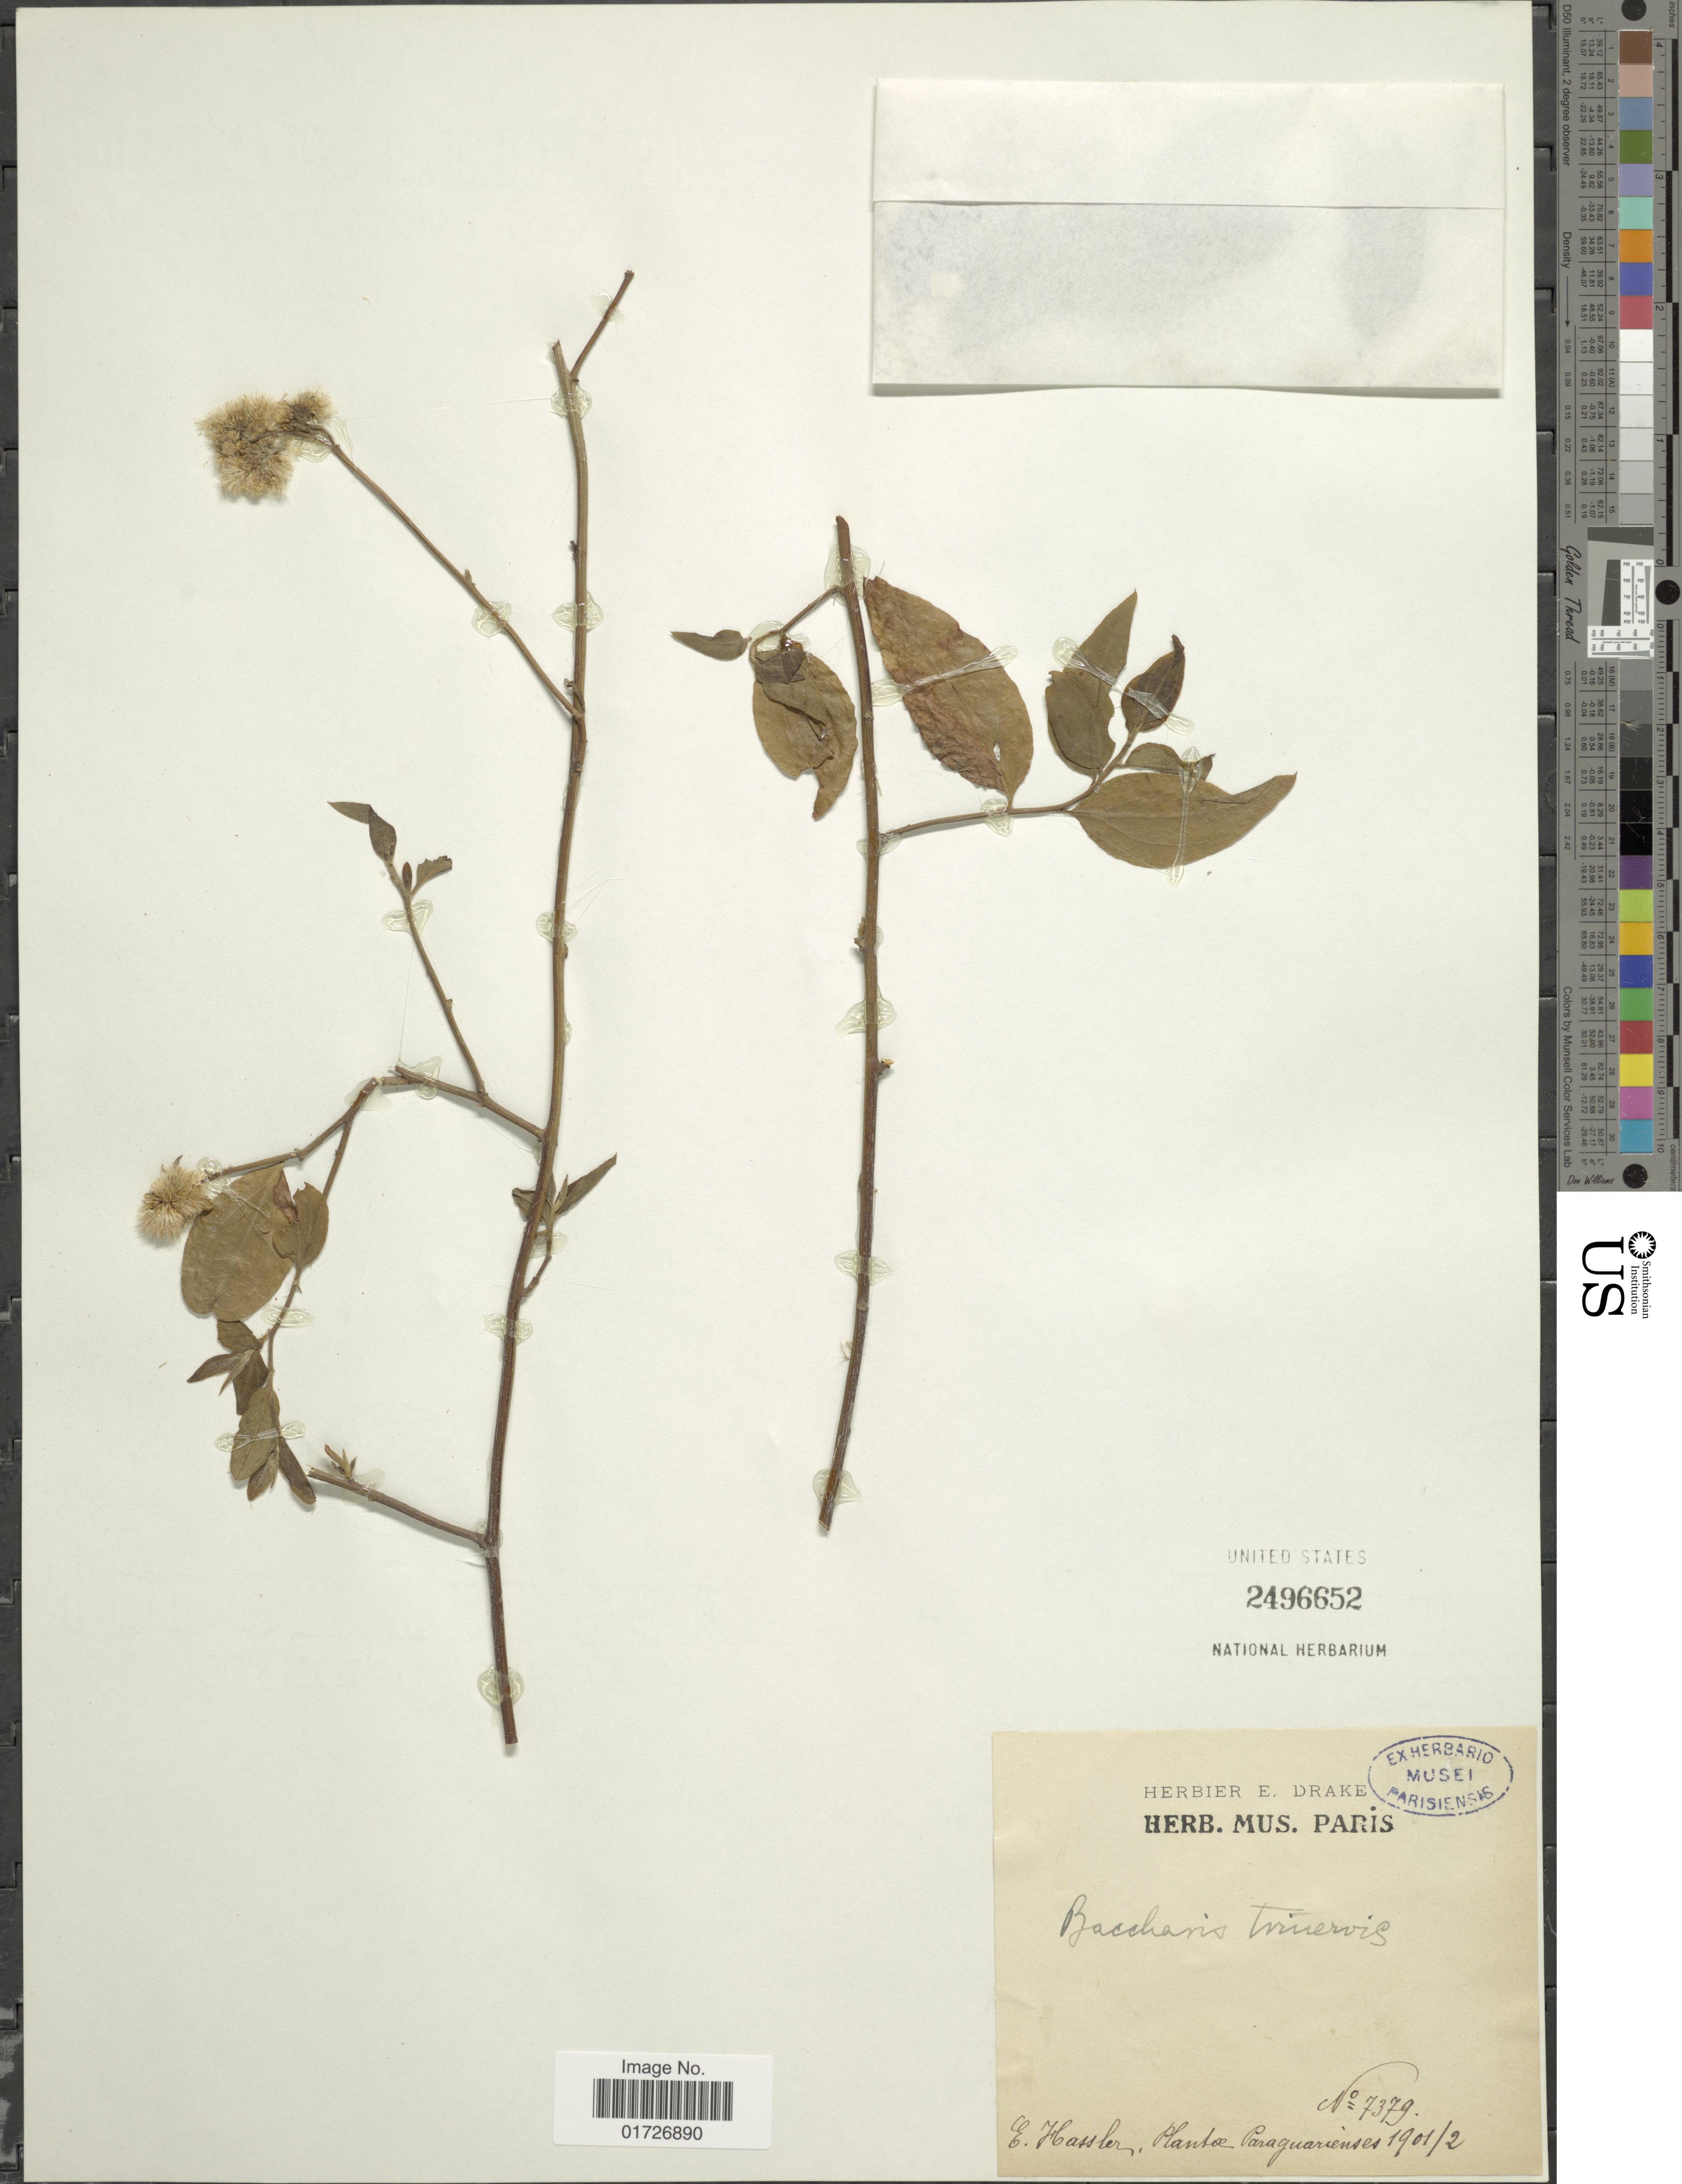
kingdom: Plantae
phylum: Tracheophyta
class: Magnoliopsida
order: Asterales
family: Asteraceae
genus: Baccharis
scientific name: Baccharis trinervis var. rhexioides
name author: (Kunth) Baker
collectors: E. Hassler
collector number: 7379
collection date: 1901/1902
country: Paraguay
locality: Paraguarienses.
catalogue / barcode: US 2496652